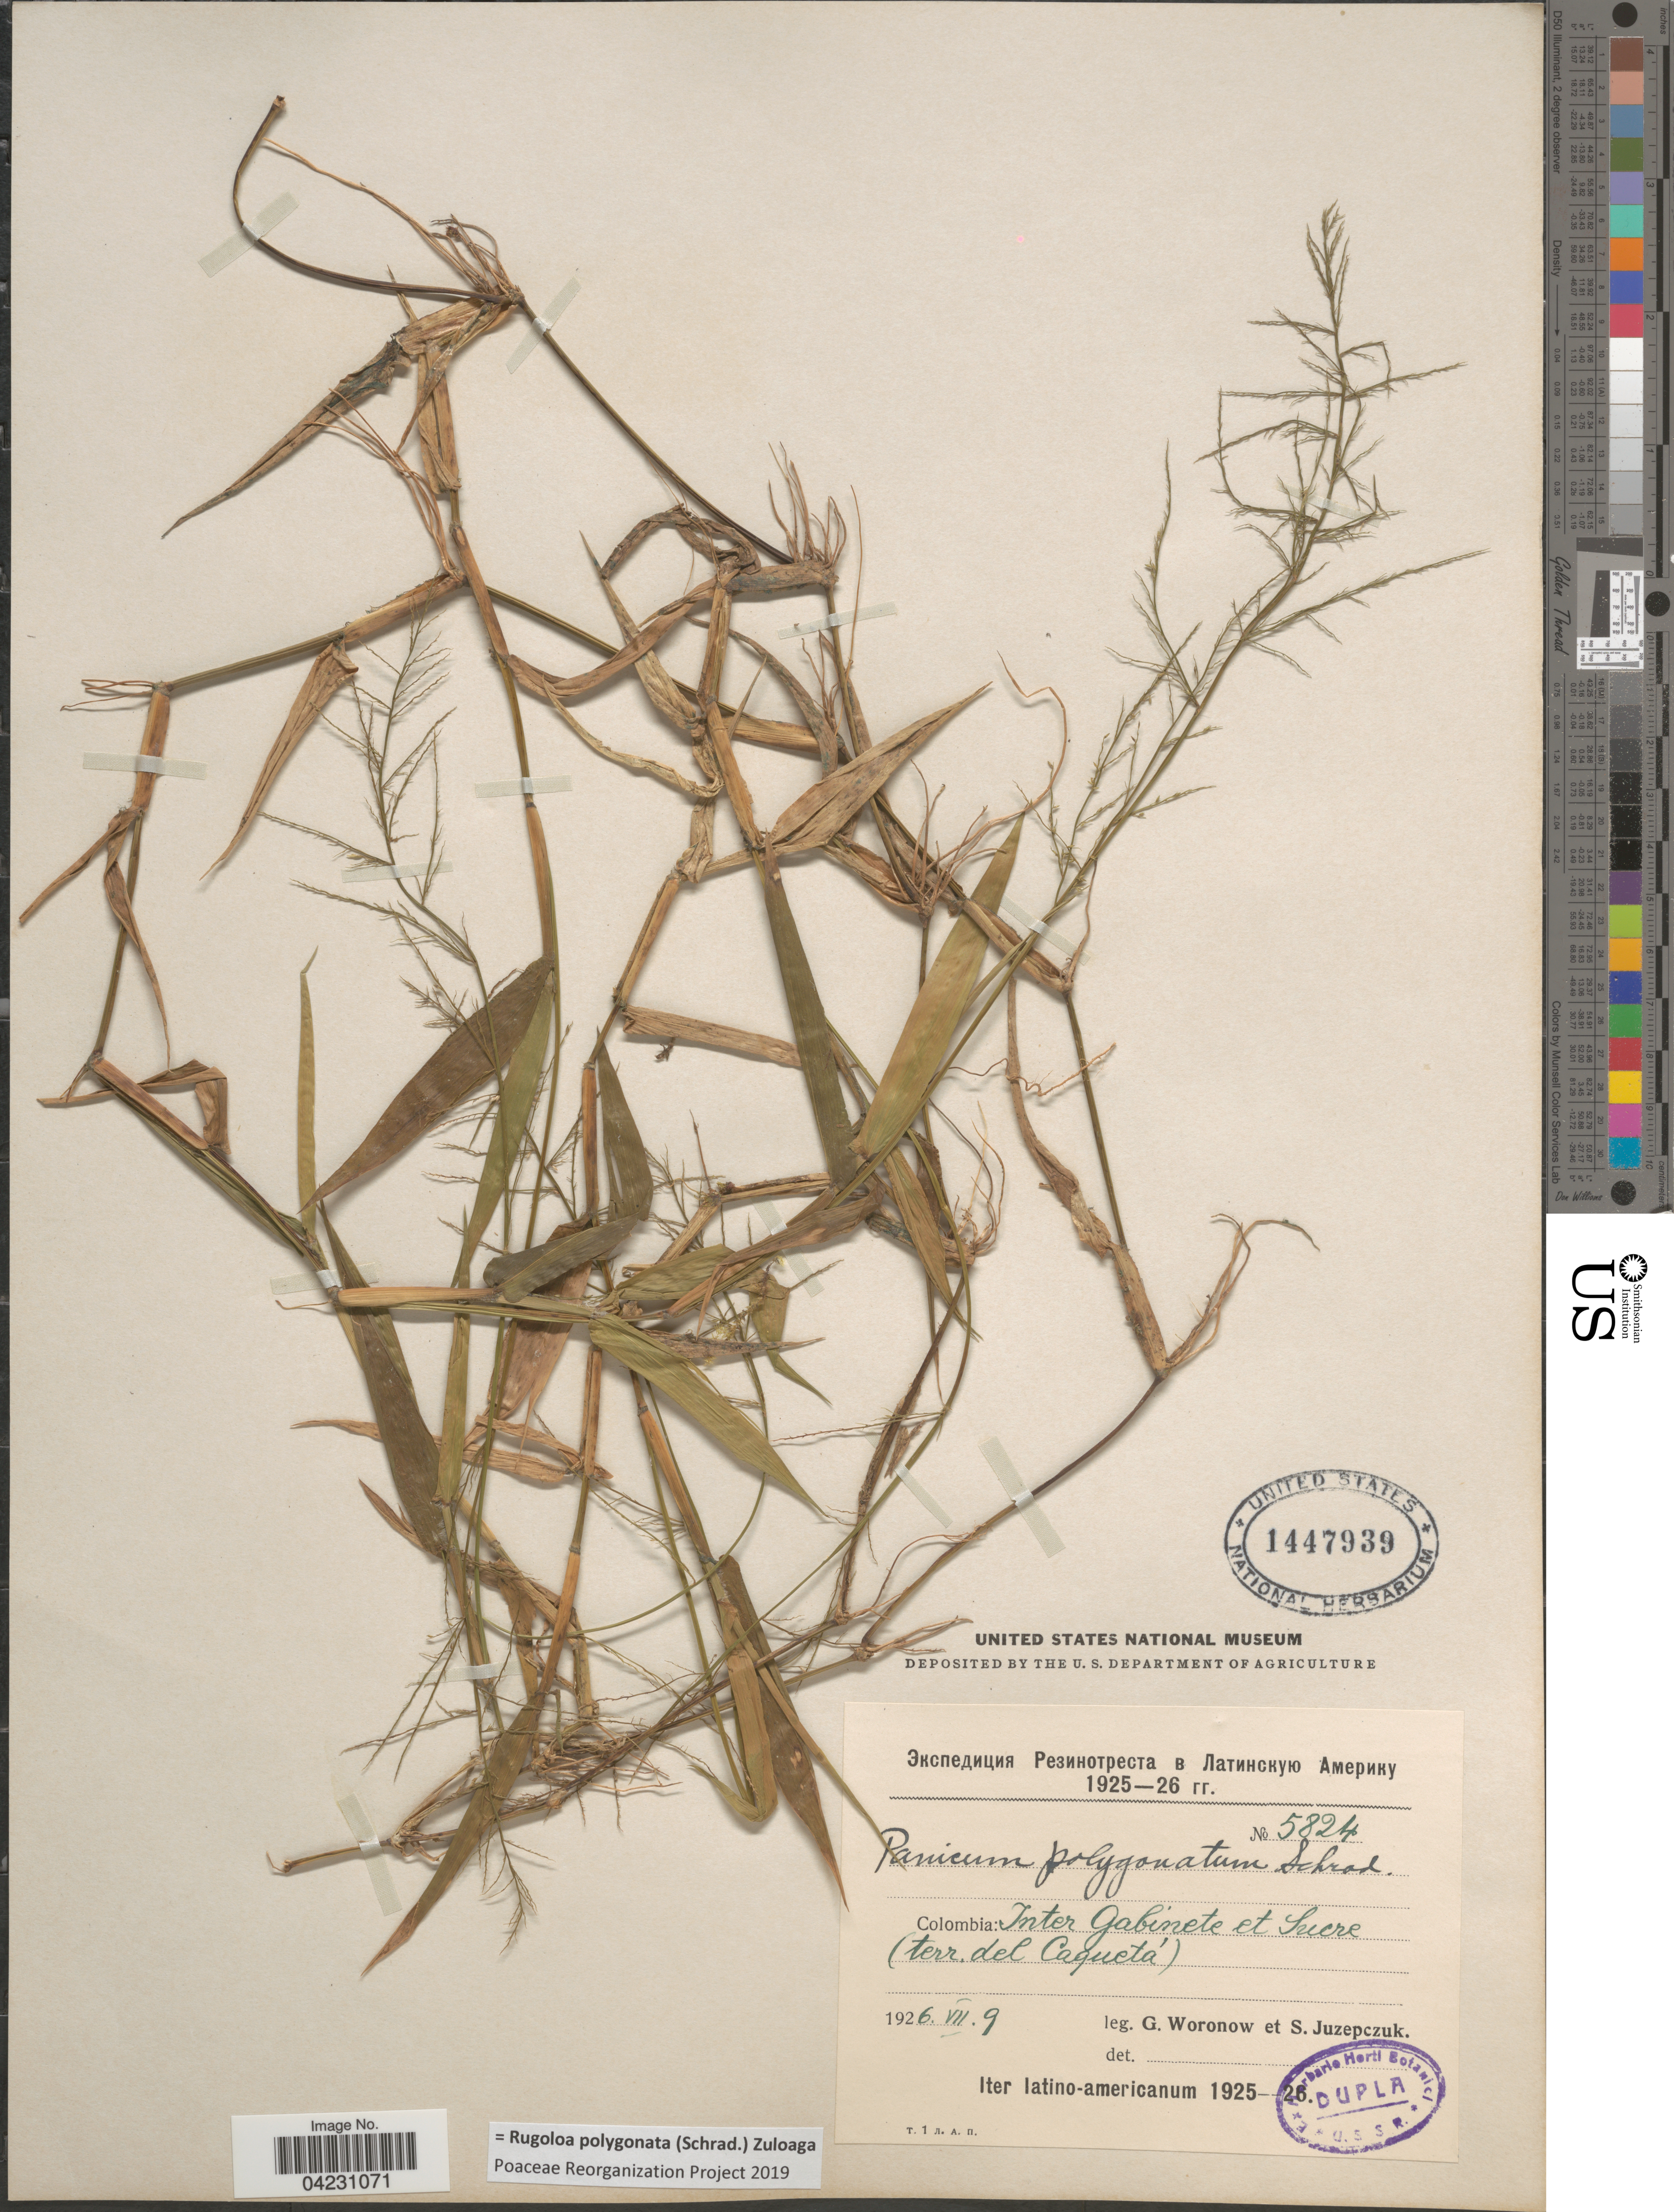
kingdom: Plantae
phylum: Tracheophyta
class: Liliopsida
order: Poales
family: Poaceae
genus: Rugoloa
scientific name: Rugoloa polygonata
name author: (Schrad.) Zuloaga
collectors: G. Woronow & S. V. Juzepczuk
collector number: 5824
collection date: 1926-07-09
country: Colombia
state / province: Caquetá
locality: Inter Gabinete et Sucre (terr. del Caquetá). Iter latino-americanum 1925-26.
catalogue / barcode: US 1447939